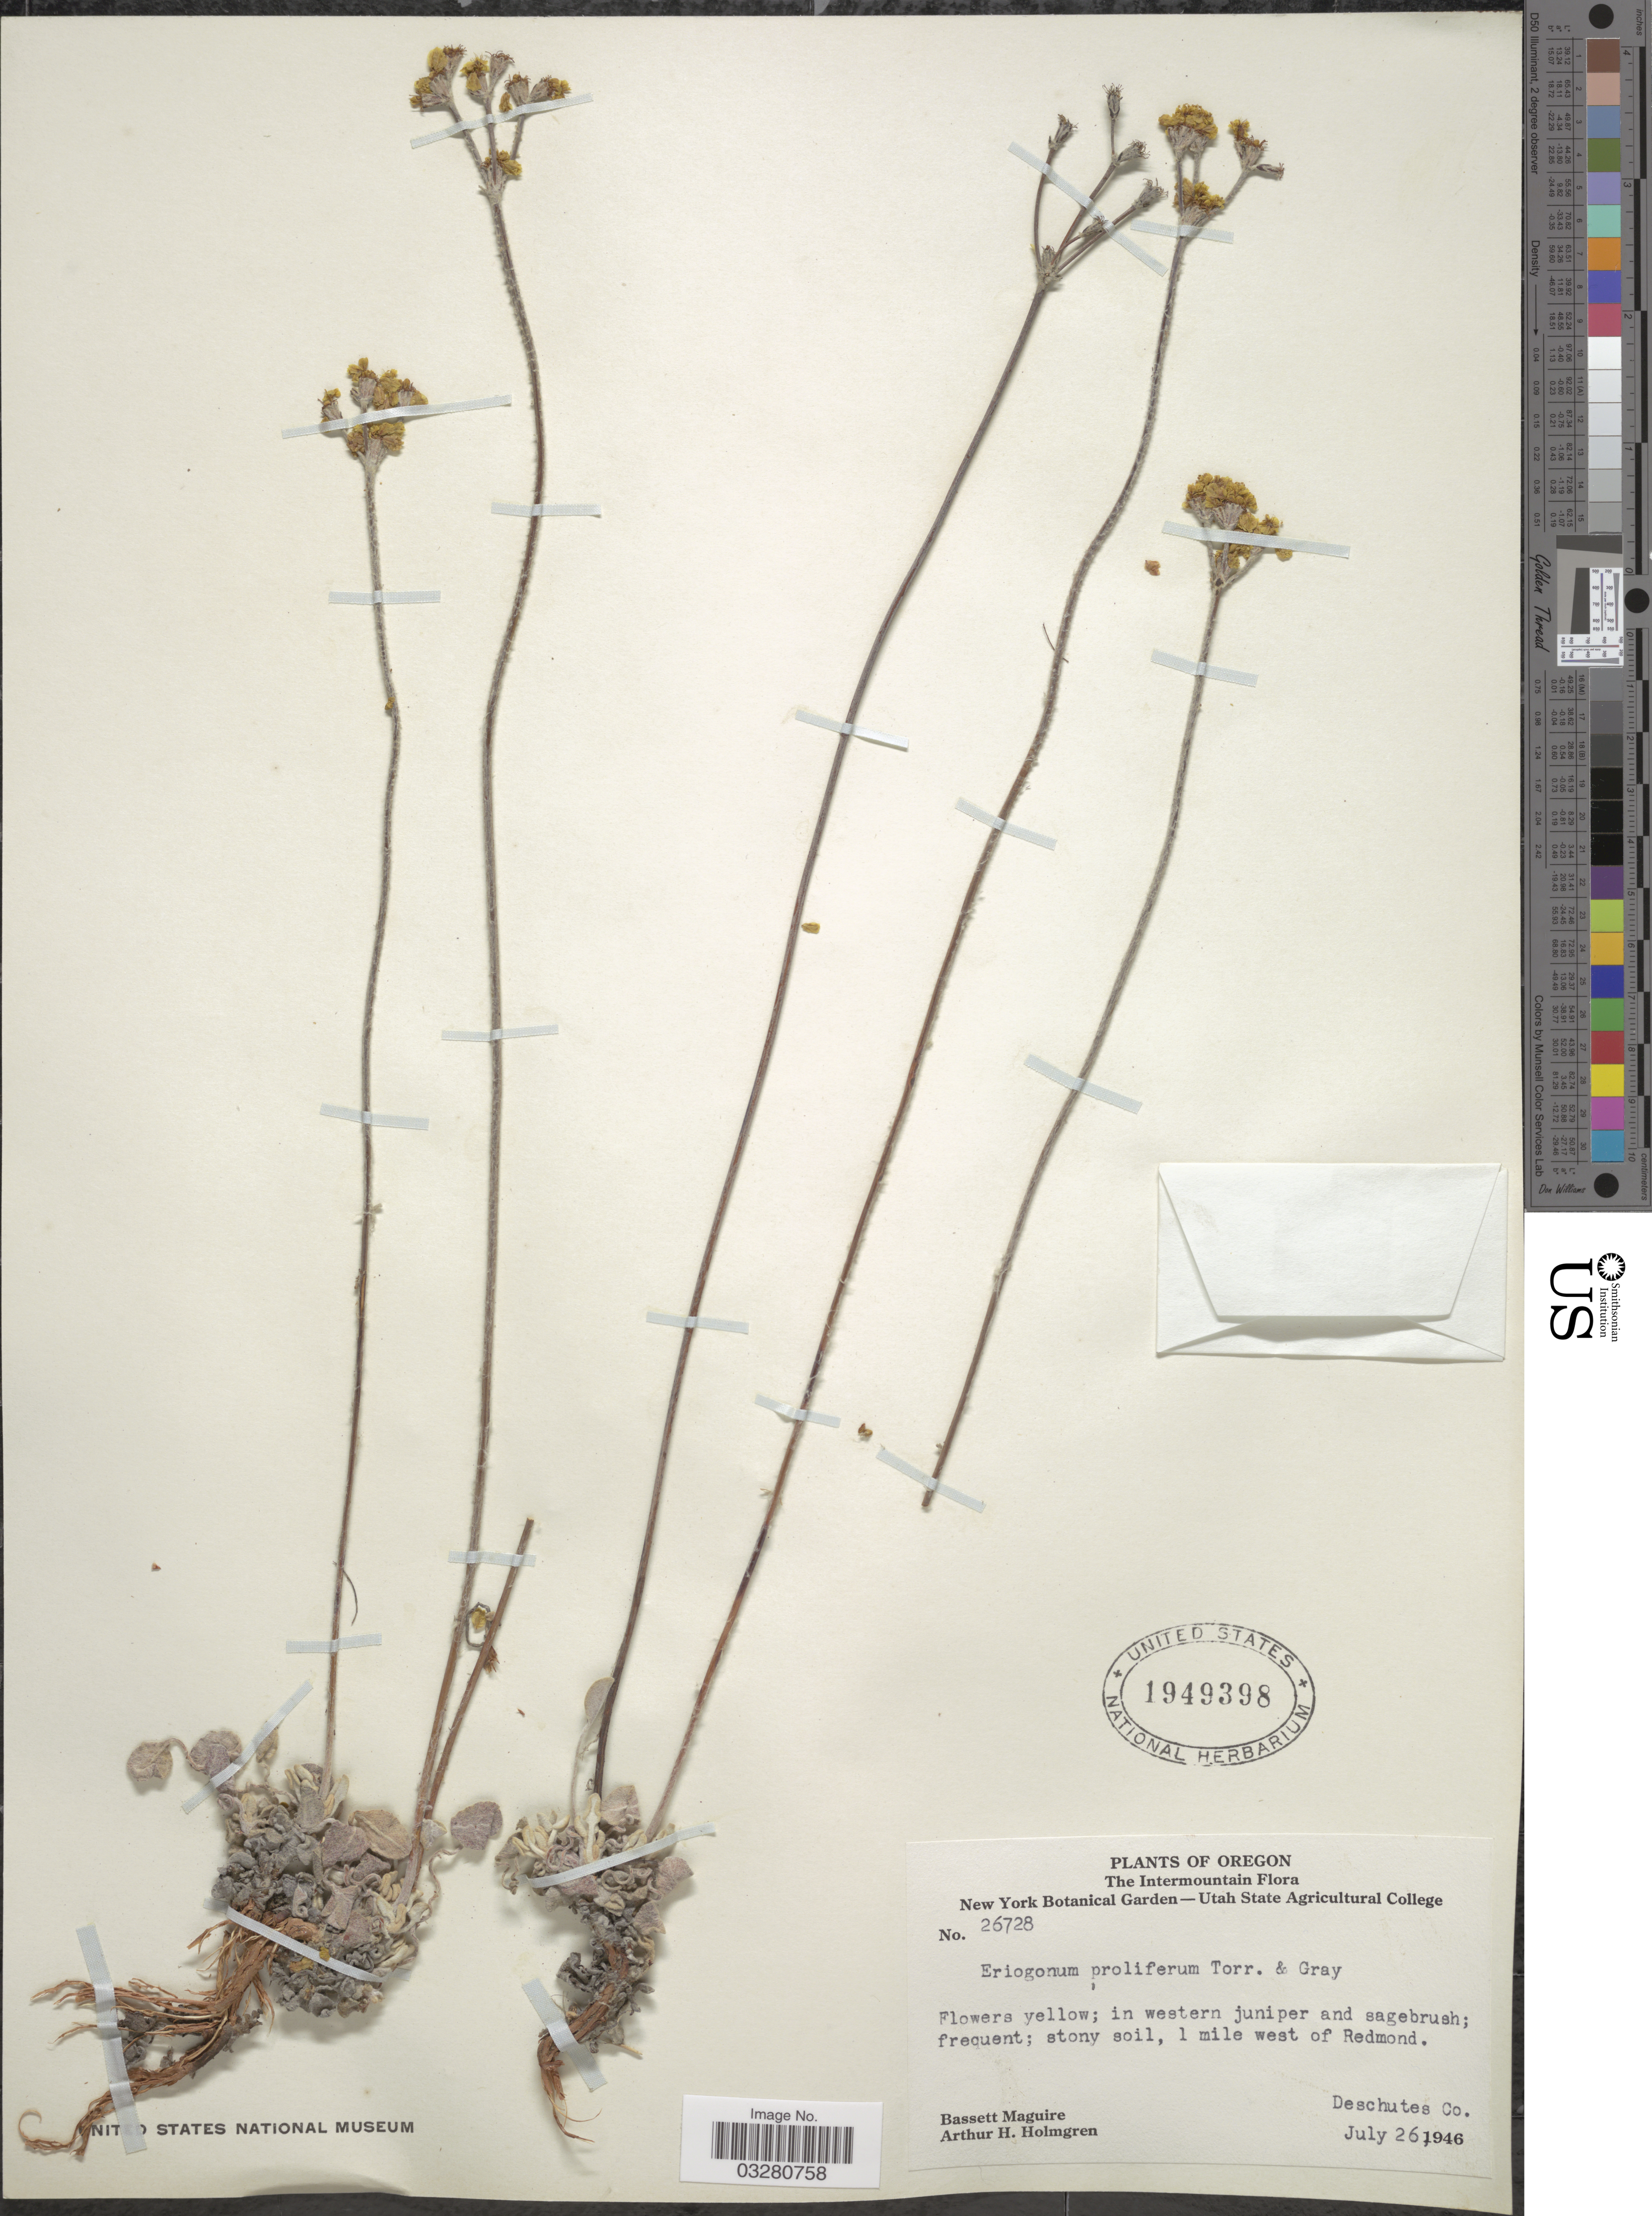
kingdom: Plantae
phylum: Tracheophyta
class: Magnoliopsida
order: Caryophyllales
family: Polygonaceae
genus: Eriogonum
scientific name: Eriogonum strictum subsp. anserinum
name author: (Greene) Munz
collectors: B. Maguire & A. H. Holmgren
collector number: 26728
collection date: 1946-07-26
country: United States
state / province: Oregon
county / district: Deschutes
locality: Intermountain. In western juniper and sagebrush; 1 mile west of Redmond. Deschutes Co.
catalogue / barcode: US 1949398